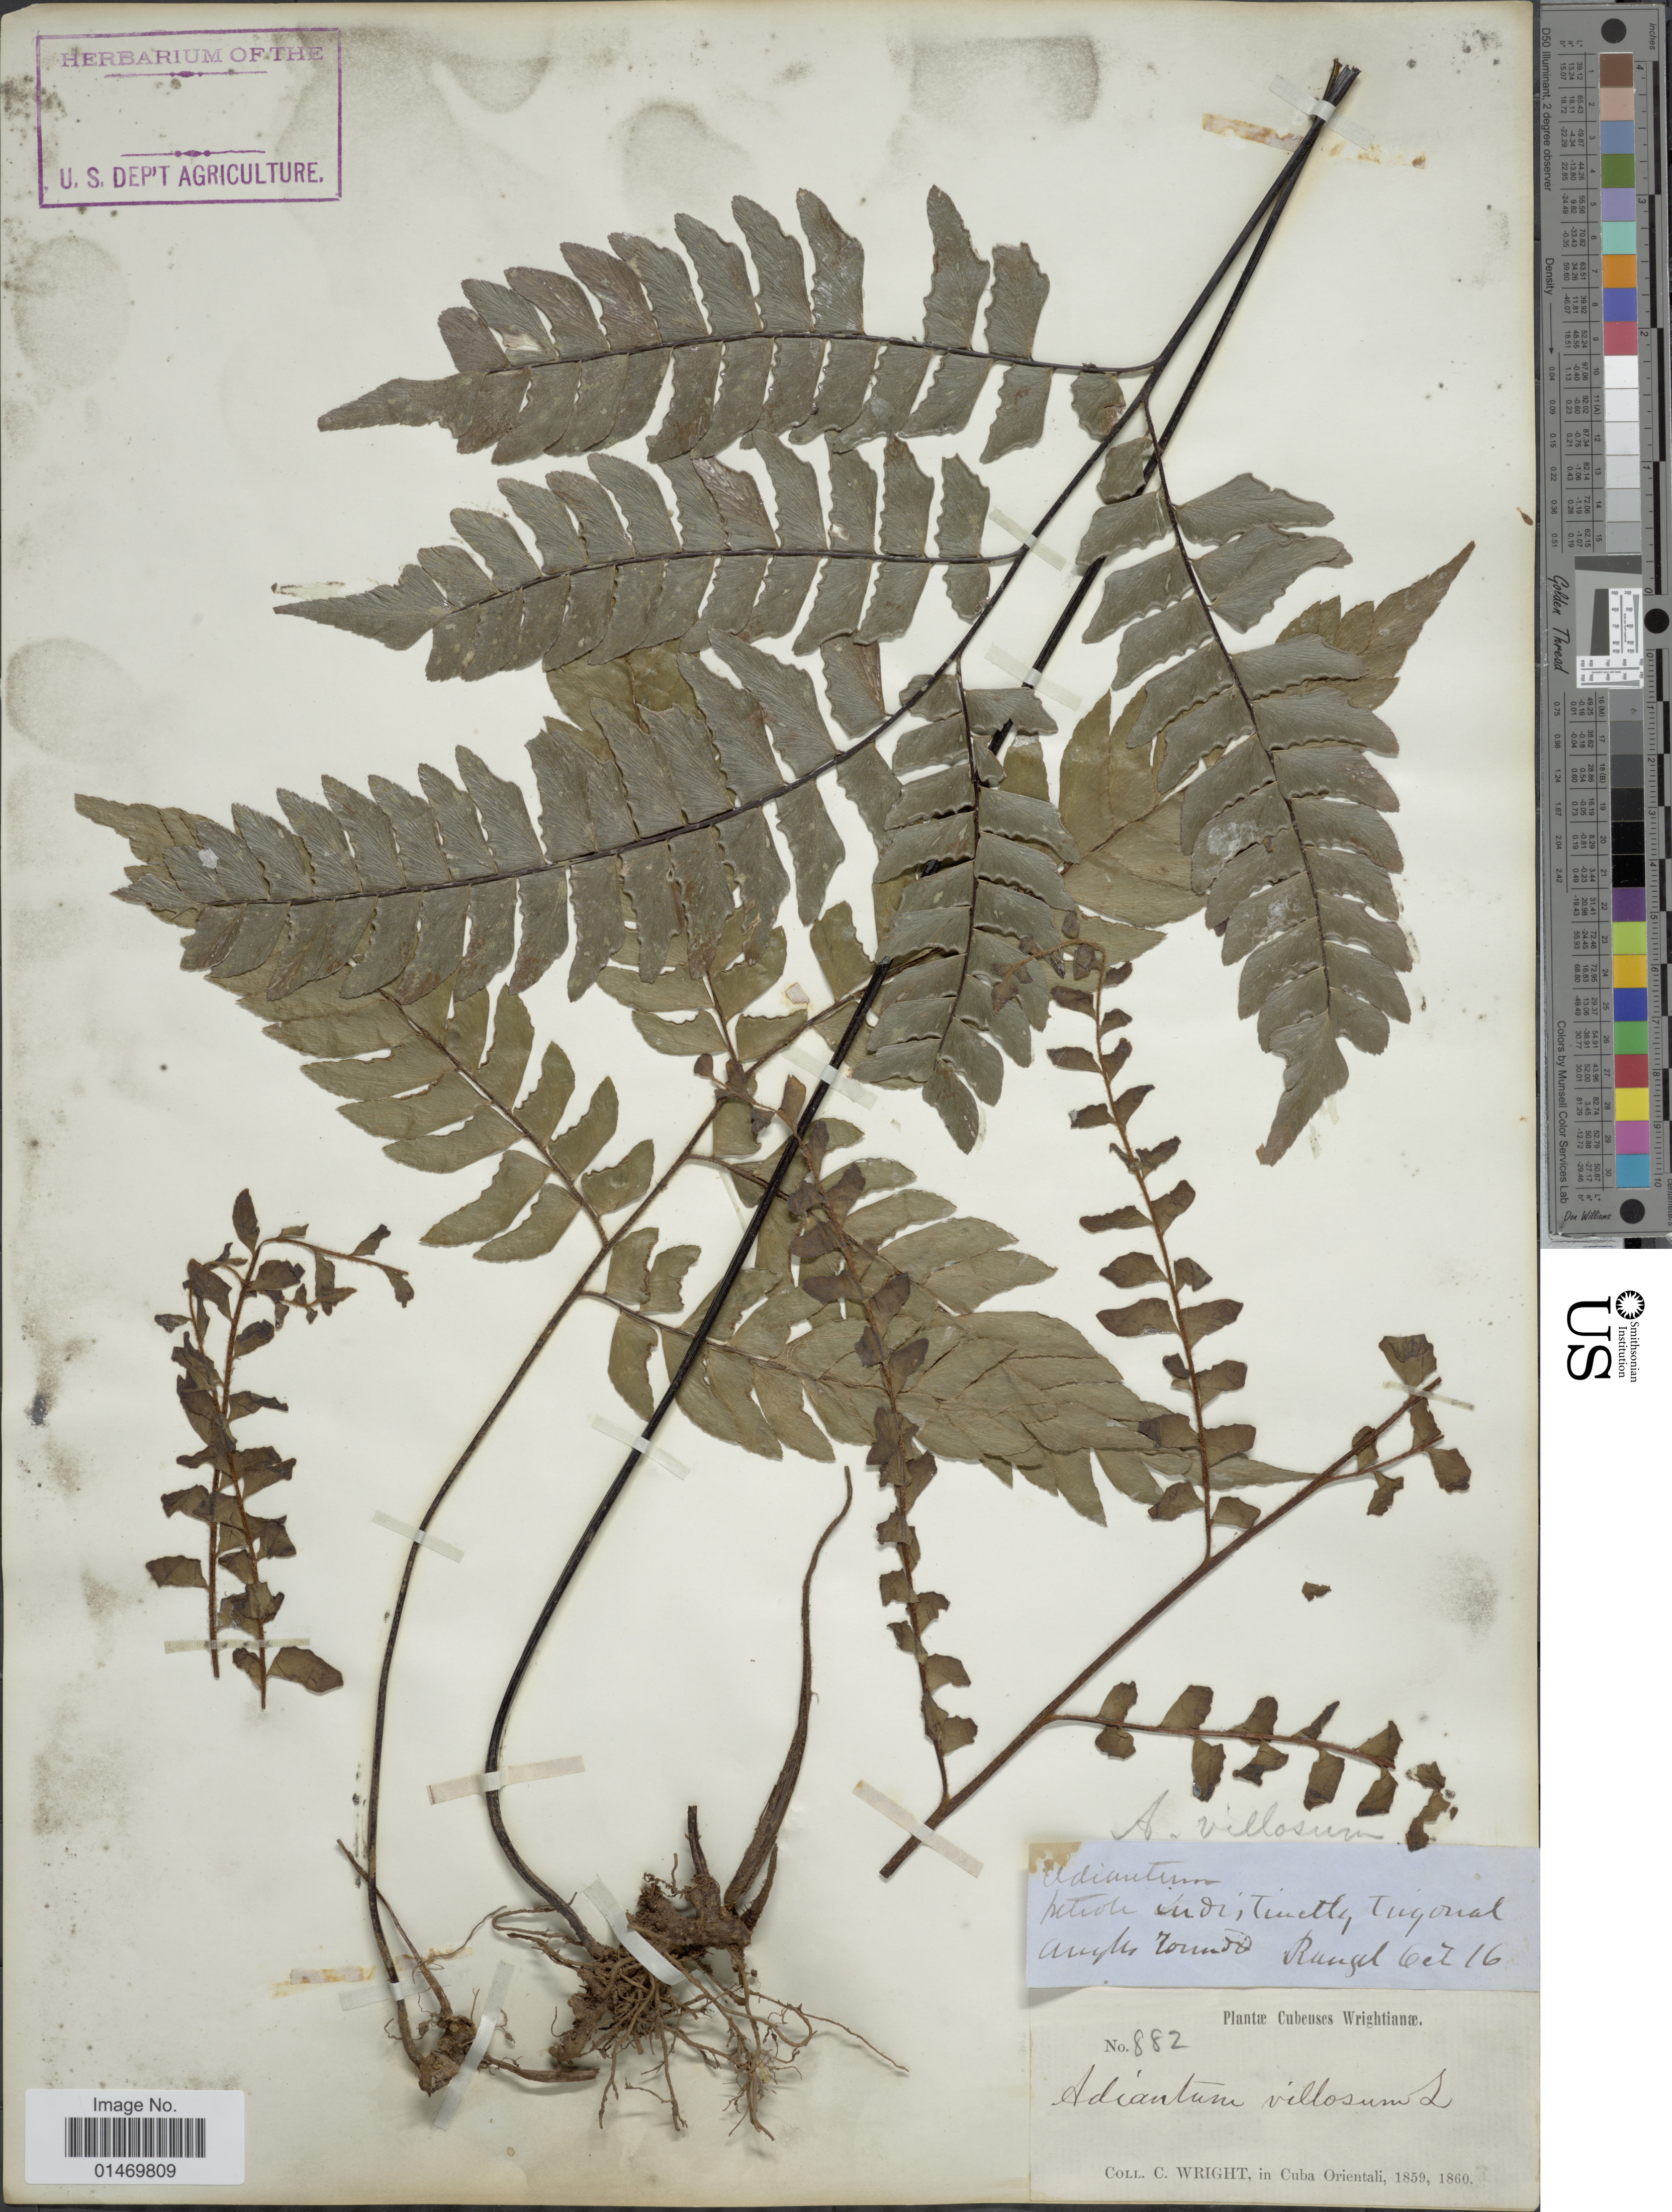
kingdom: Plantae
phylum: Tracheophyta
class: Polypodiopsida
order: Polypodiales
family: Pteridaceae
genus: Adiantum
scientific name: Adiantum villosum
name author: L.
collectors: C. Wright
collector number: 882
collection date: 1859/1860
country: Cuba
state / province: Oriente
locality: Cubeuses Wrightianae,